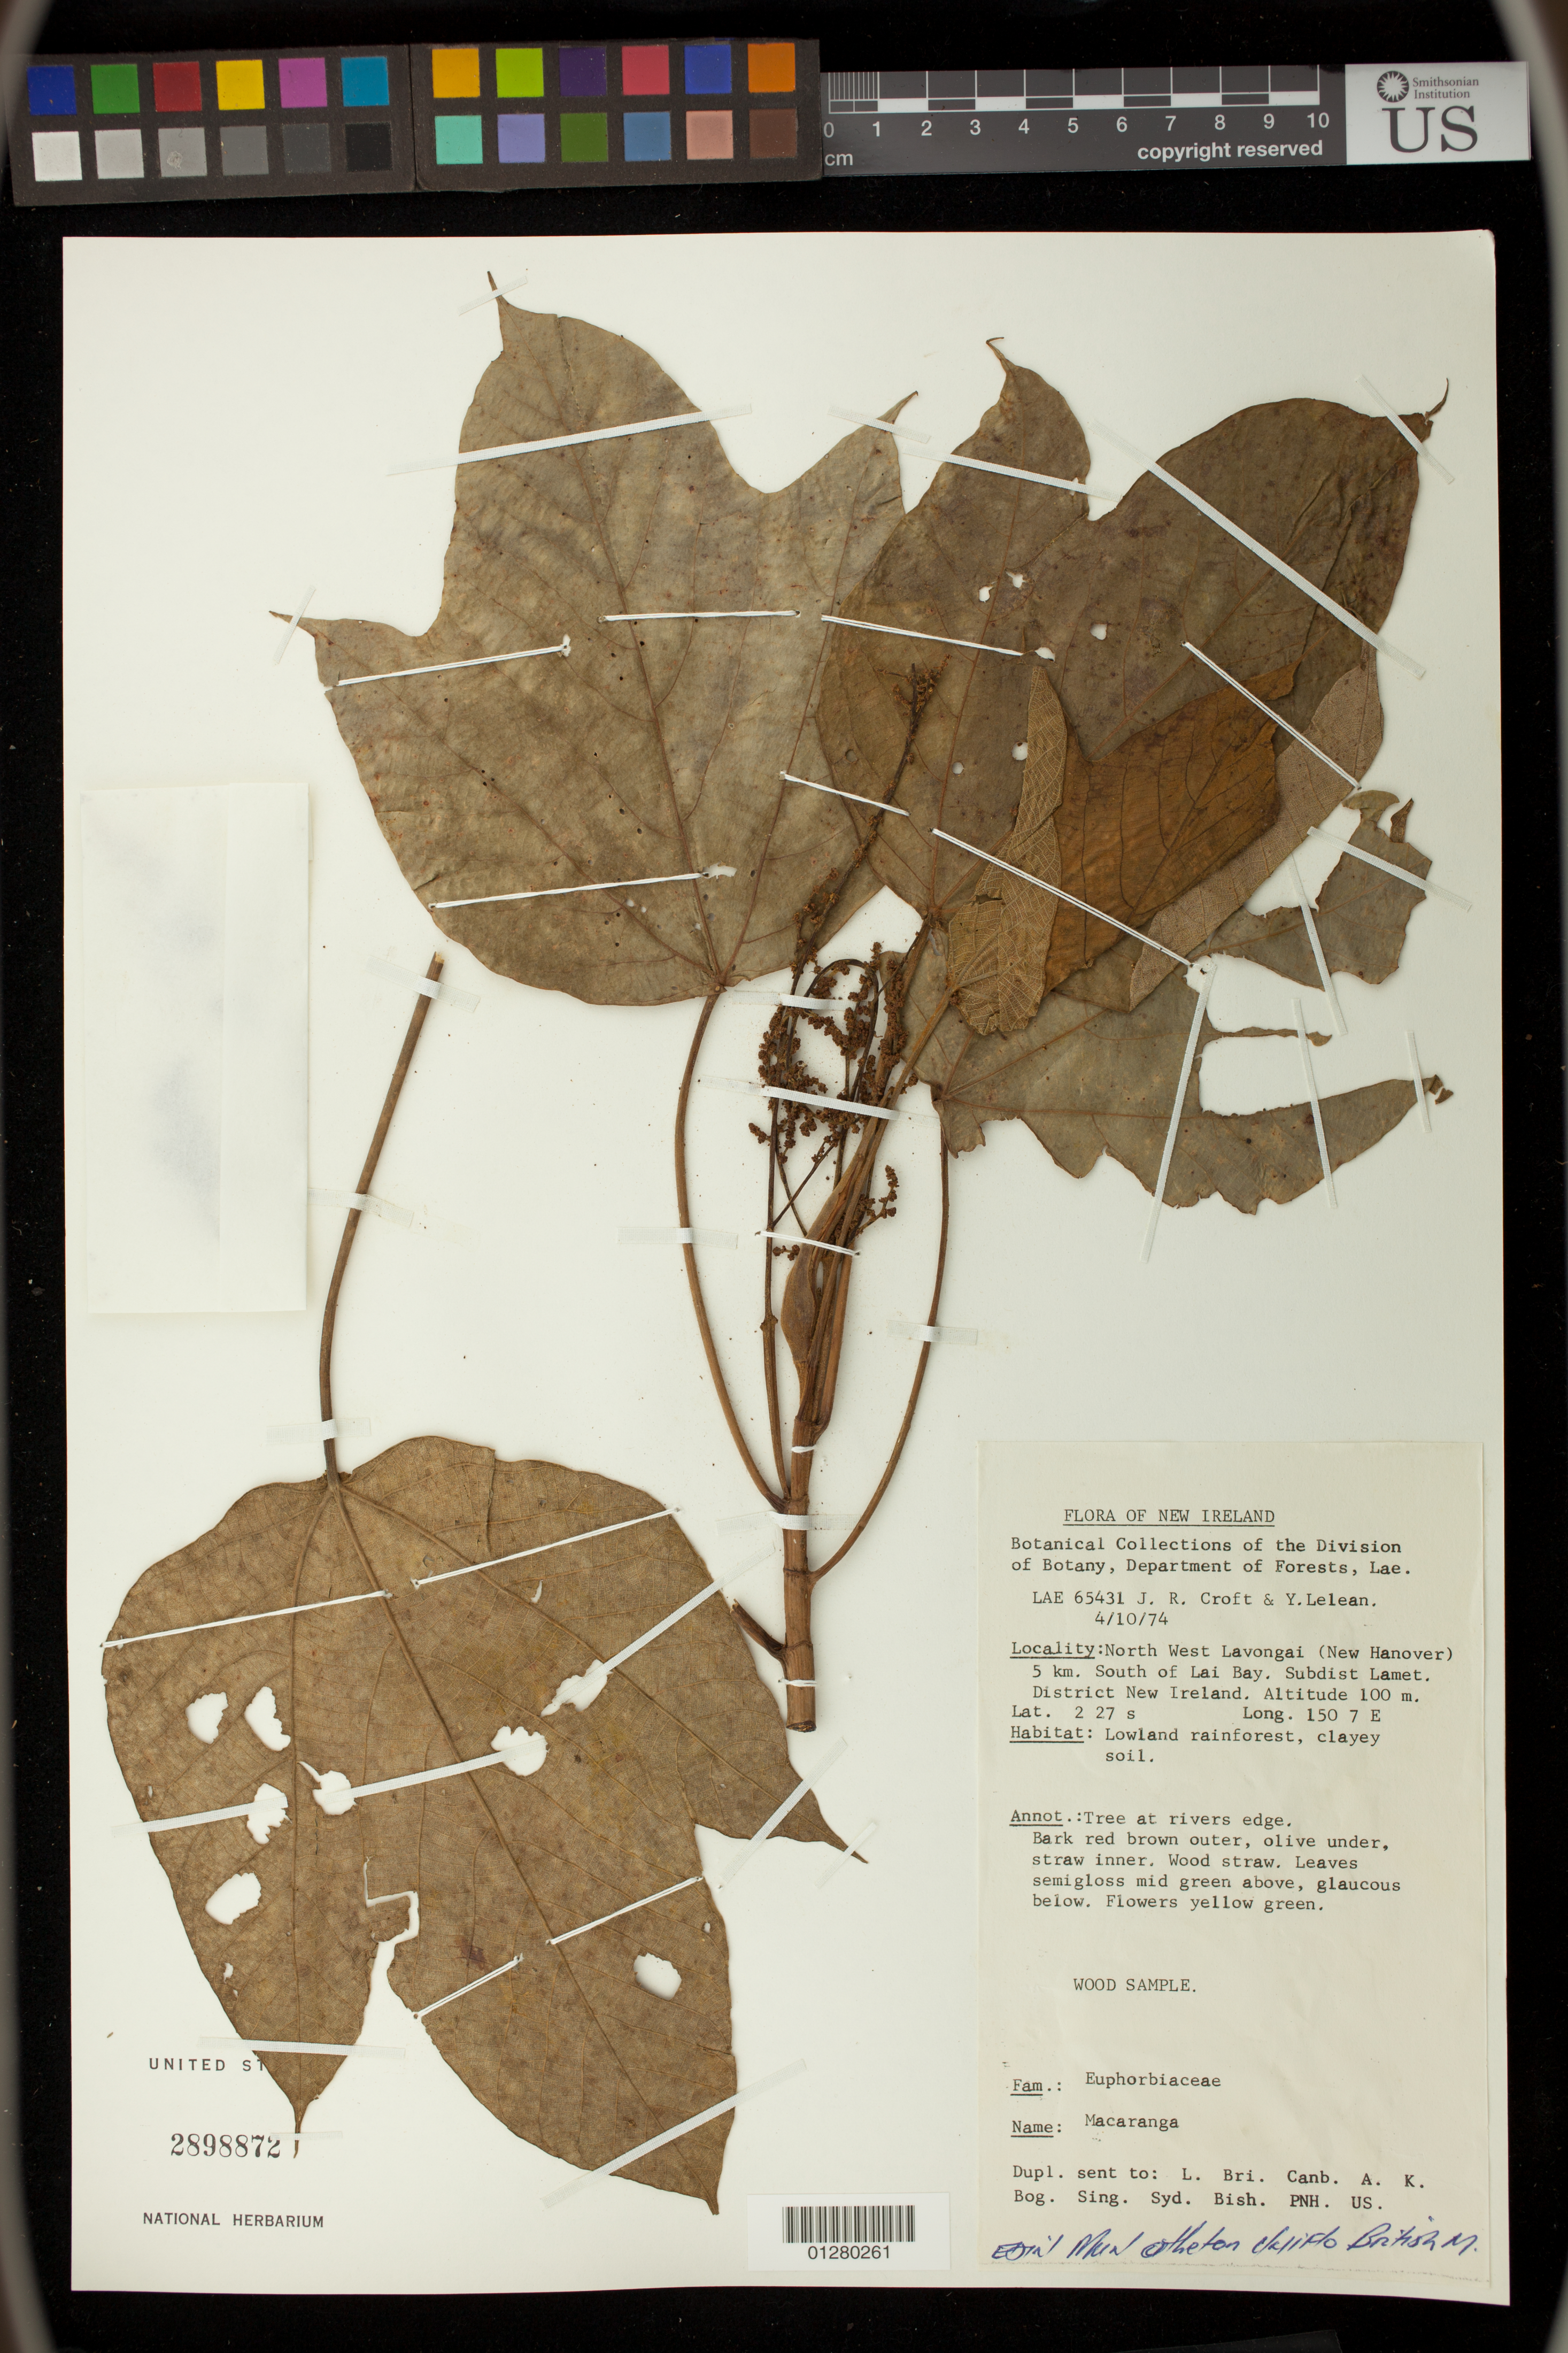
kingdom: Plantae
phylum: Tracheophyta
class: Magnoliopsida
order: Malpighiales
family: Euphorbiaceae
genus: Macaranga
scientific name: Macaranga sp.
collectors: J. R. Croft & Y. Lelean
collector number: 65431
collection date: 1974-04-10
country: Papua New Guinea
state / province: New Ireland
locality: North West Lavongai (New Hanover)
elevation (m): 100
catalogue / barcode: US 2898872